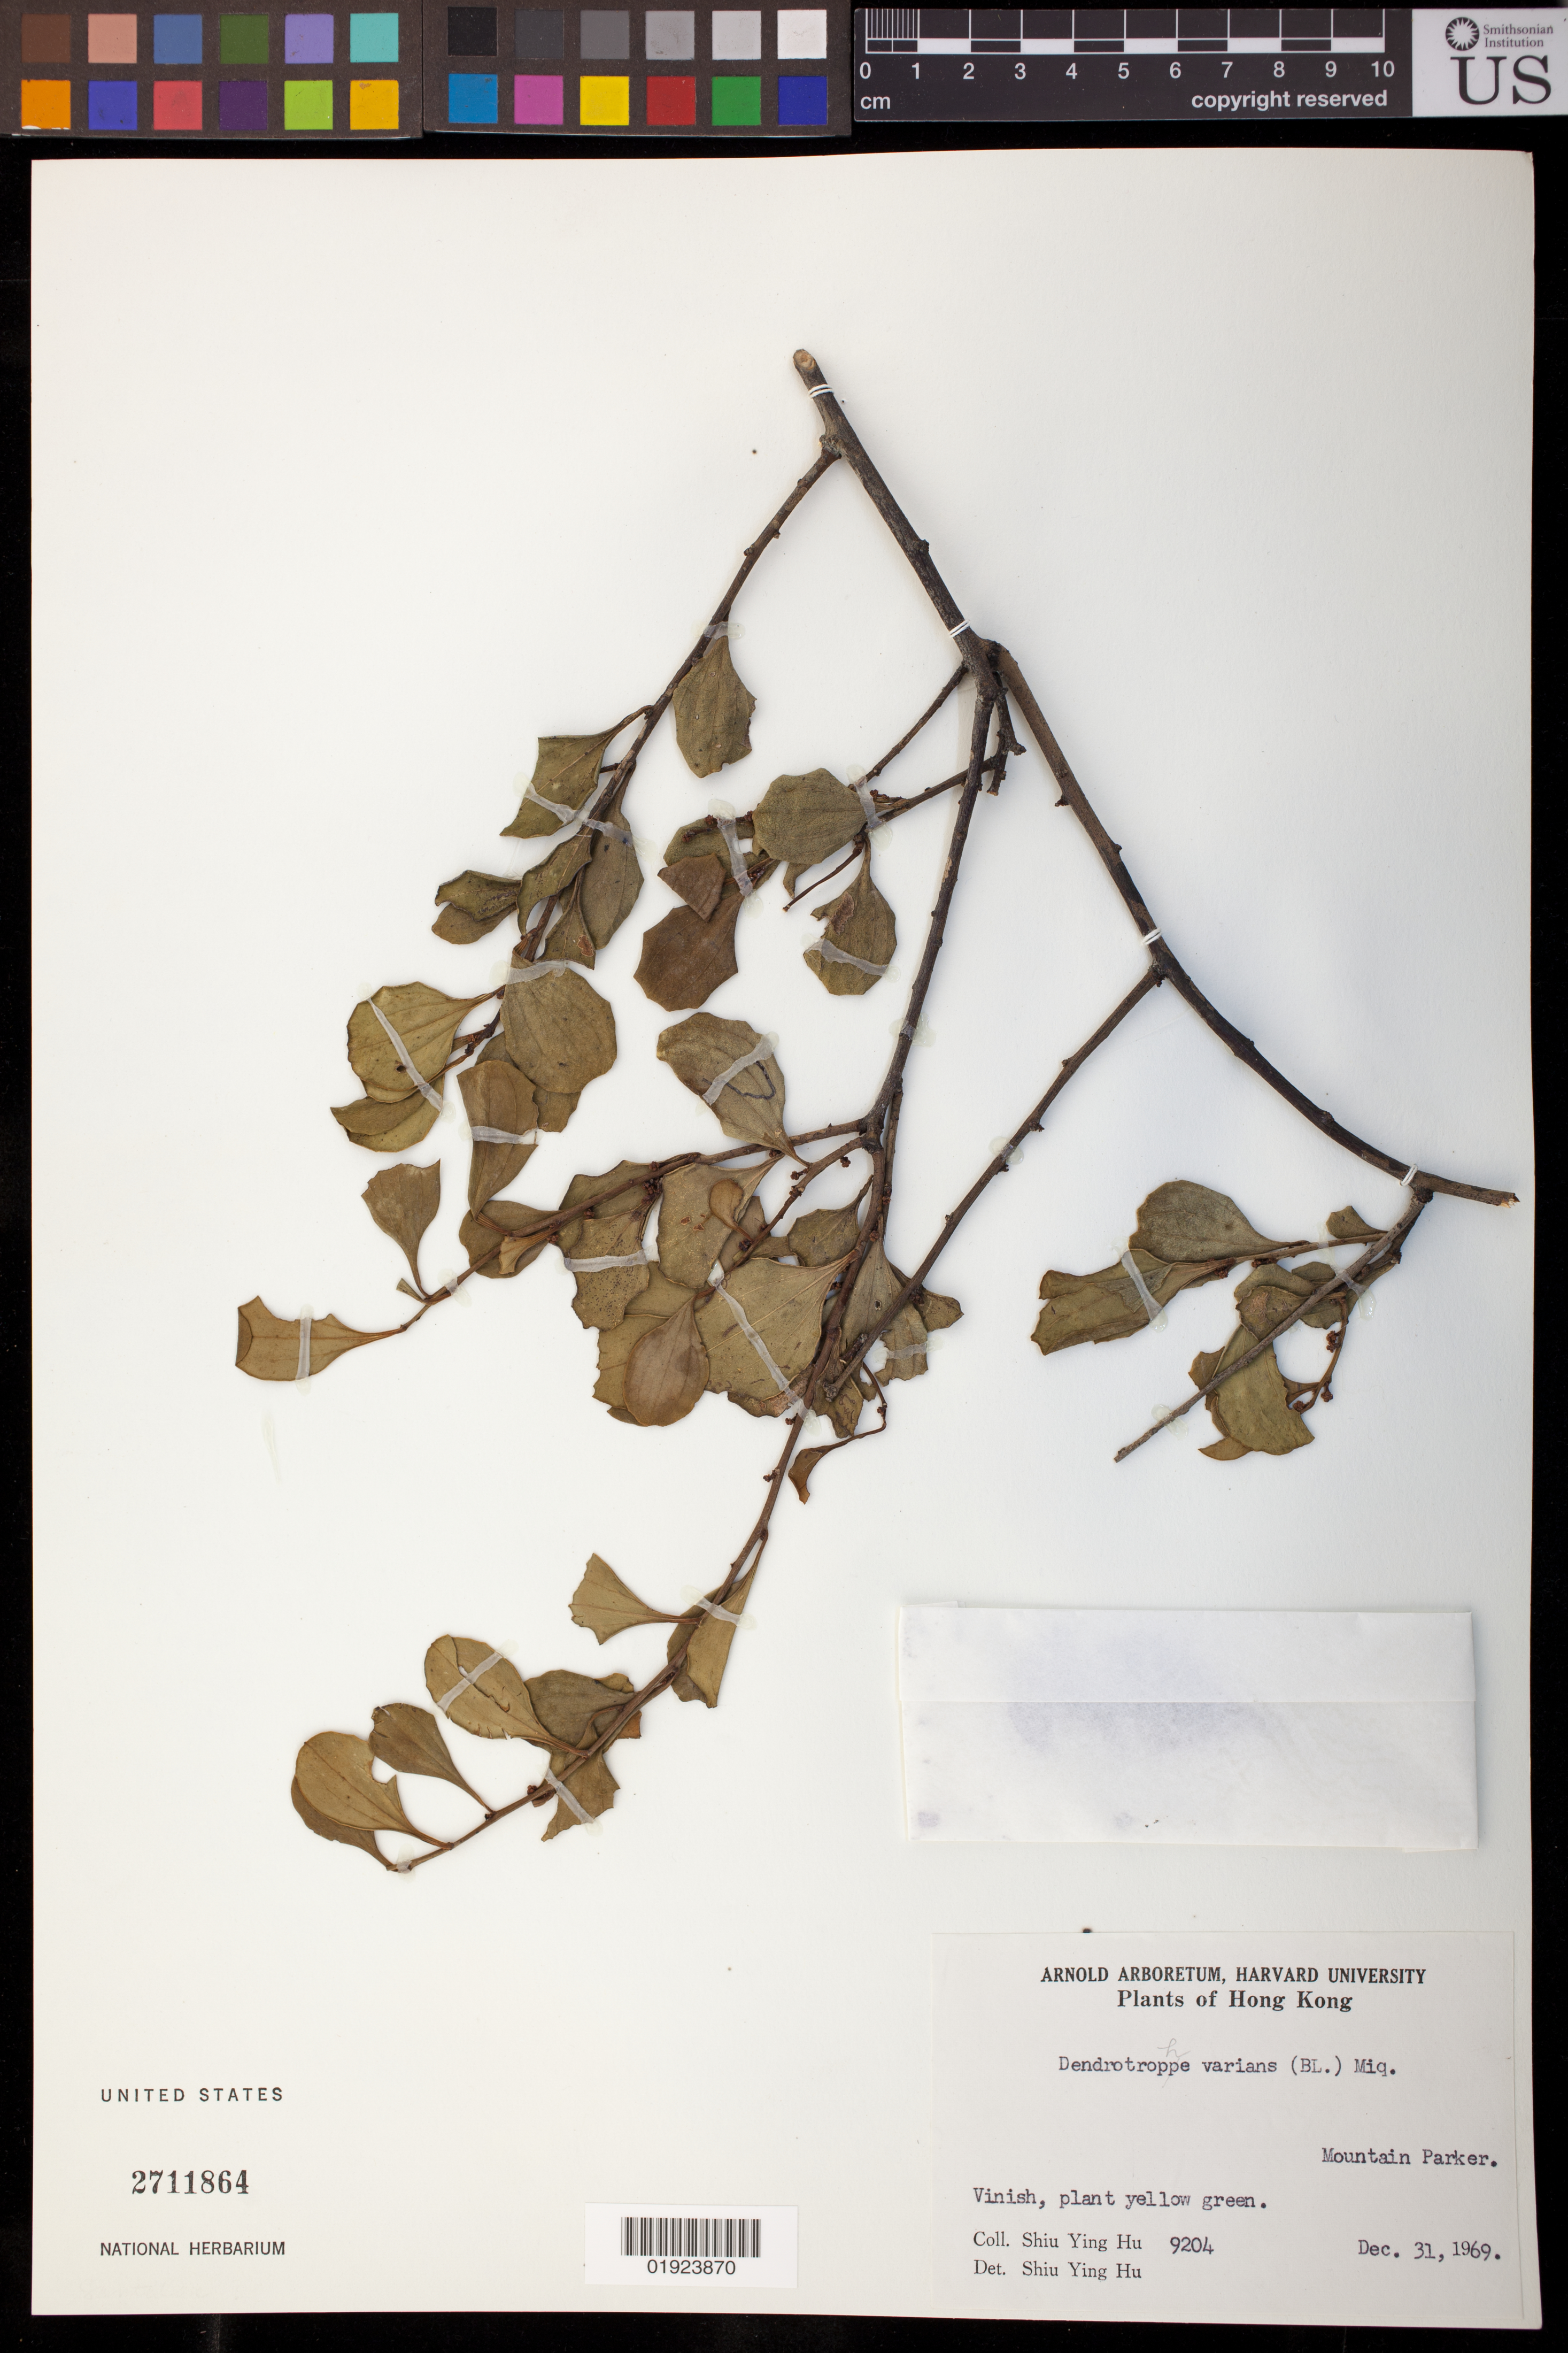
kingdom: Plantae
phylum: Tracheophyta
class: Magnoliopsida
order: Santalales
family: Amphorogynaceae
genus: Dendrotrophe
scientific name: Dendrotrophe varians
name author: (Blume) Miq.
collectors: S. Y. Hu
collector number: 9204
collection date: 1969-12-31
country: China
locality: Mount Parker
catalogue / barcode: US 2711864